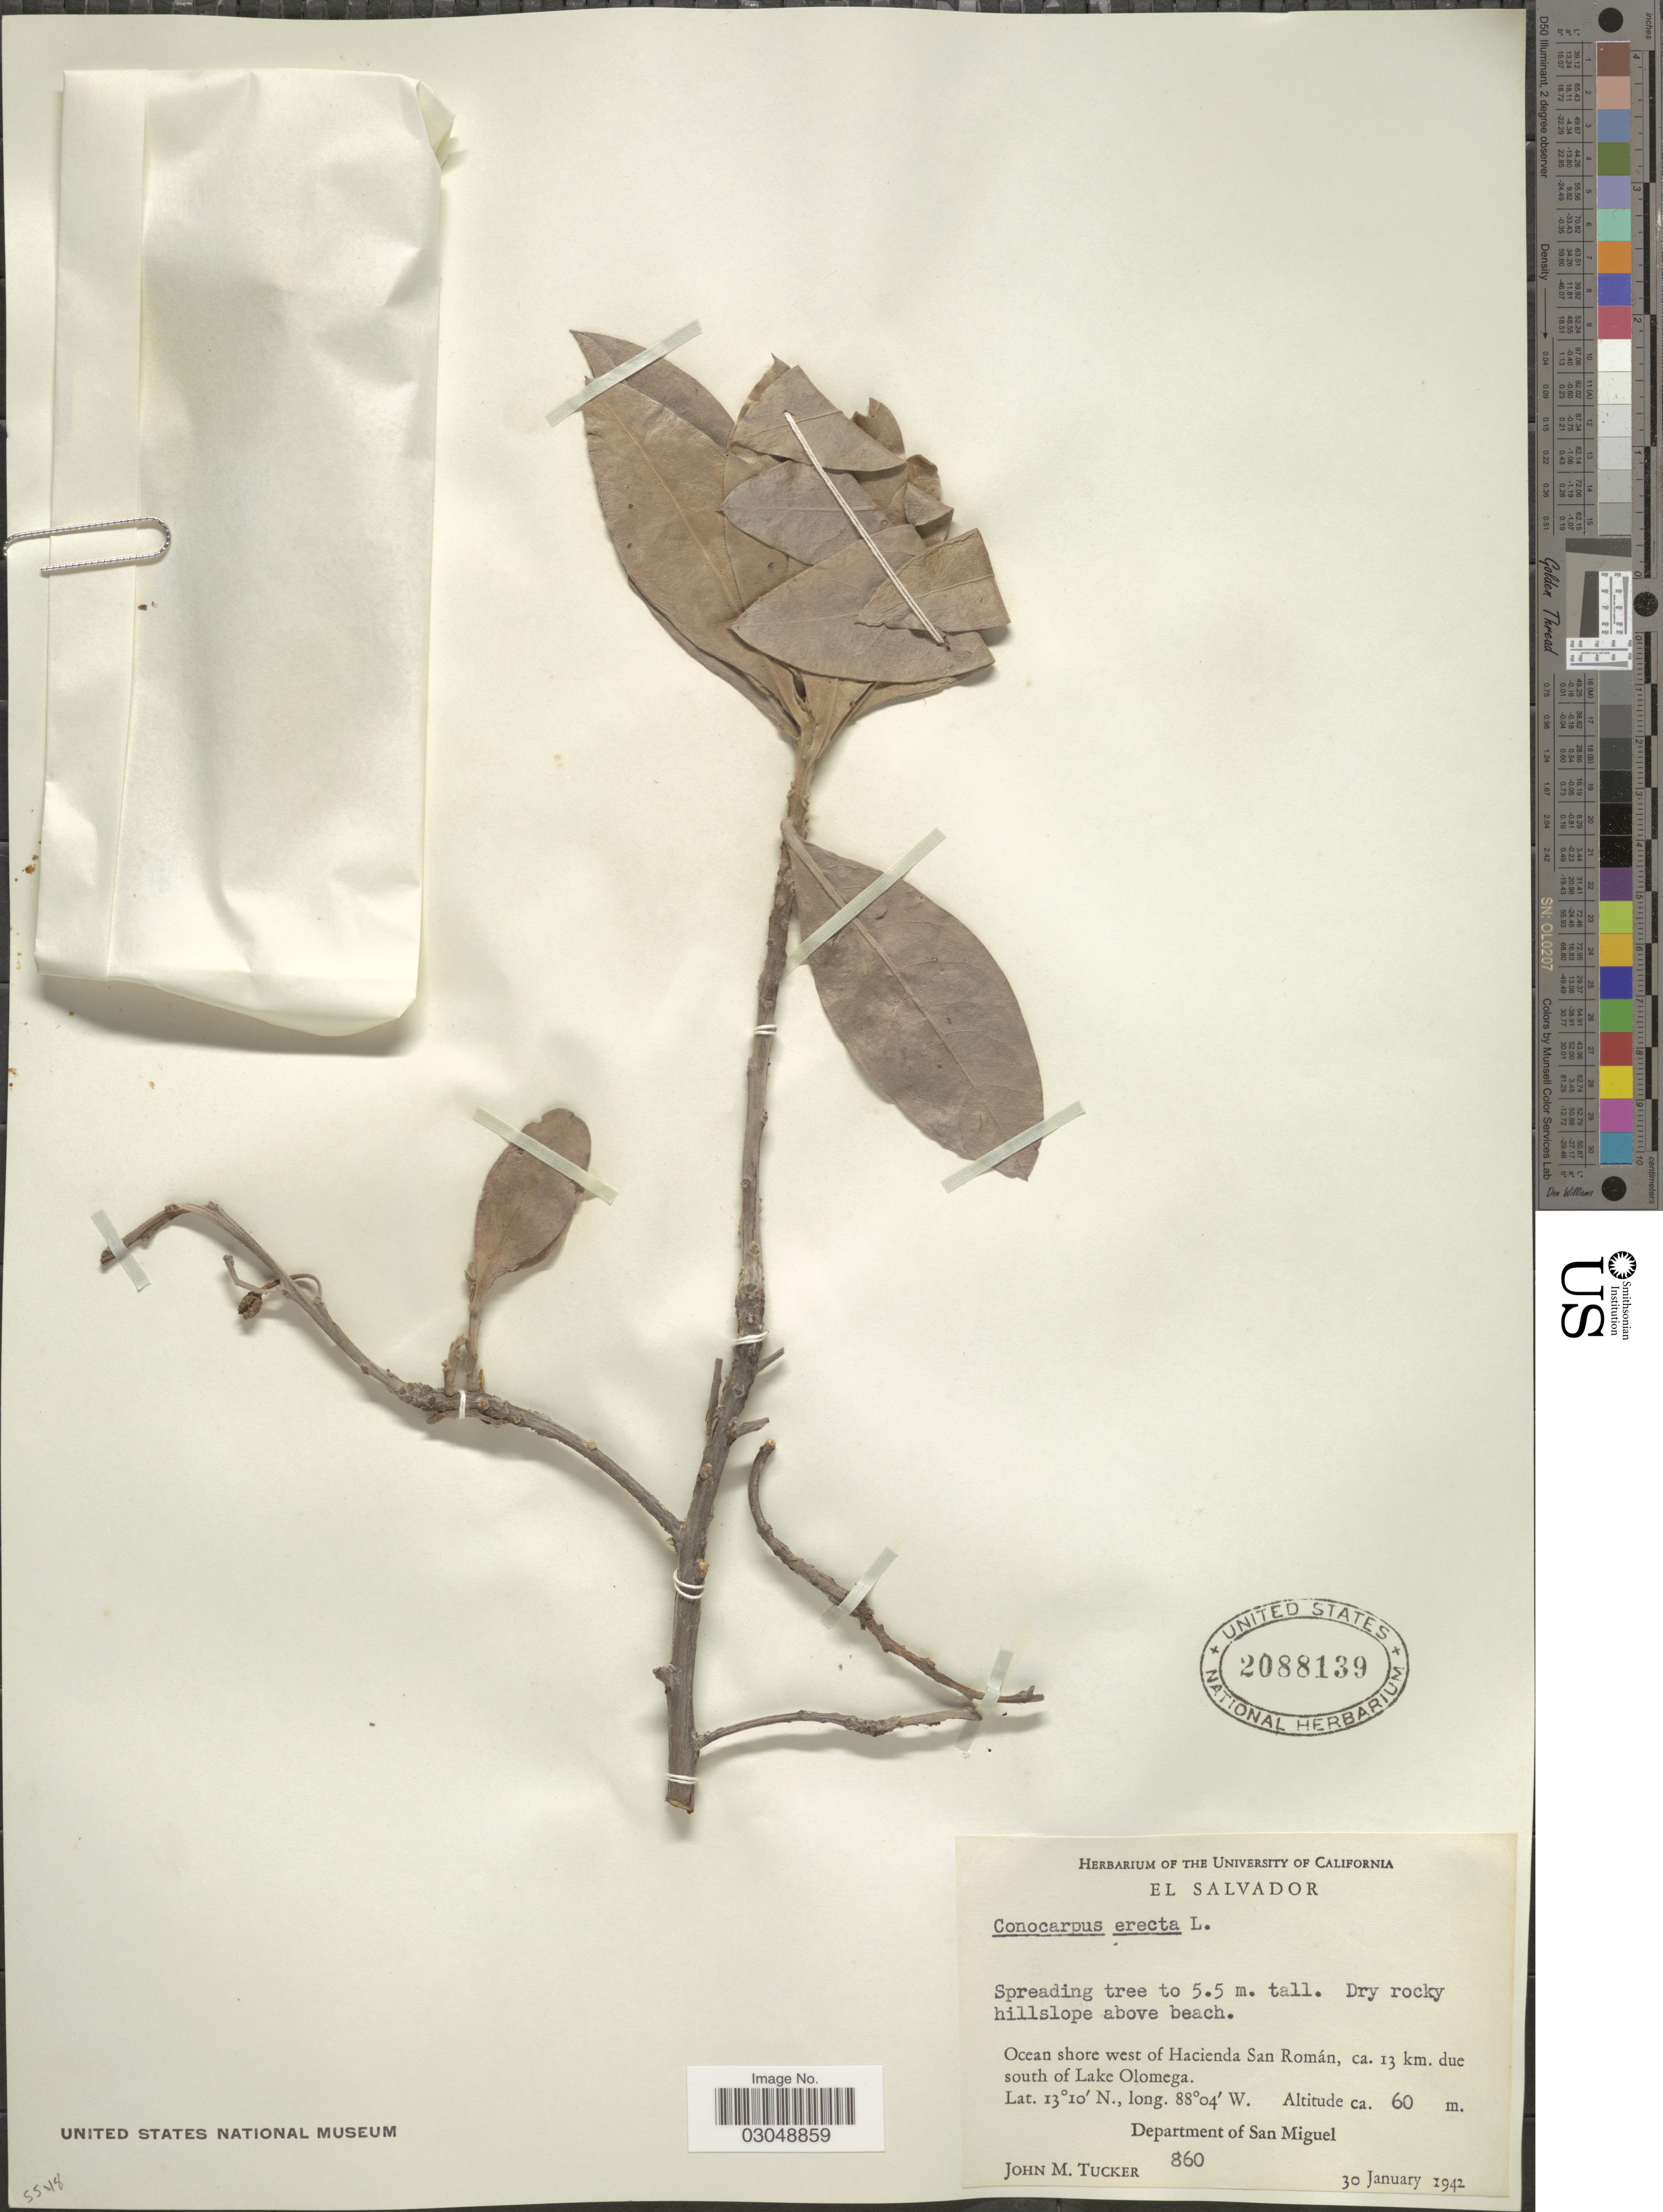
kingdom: Plantae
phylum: Tracheophyta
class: Magnoliopsida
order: Myrtales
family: Combretaceae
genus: Conocarpus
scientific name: Conocarpus erectus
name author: L.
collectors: J. M. Tucker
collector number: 860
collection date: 1942-01-30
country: El Salvador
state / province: San Miguel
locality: Ocean shore west of Hacienda San Román, ca. 13 km. due south of Lake Olomega. Department of San Miguel.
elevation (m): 60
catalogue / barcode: US 2088139